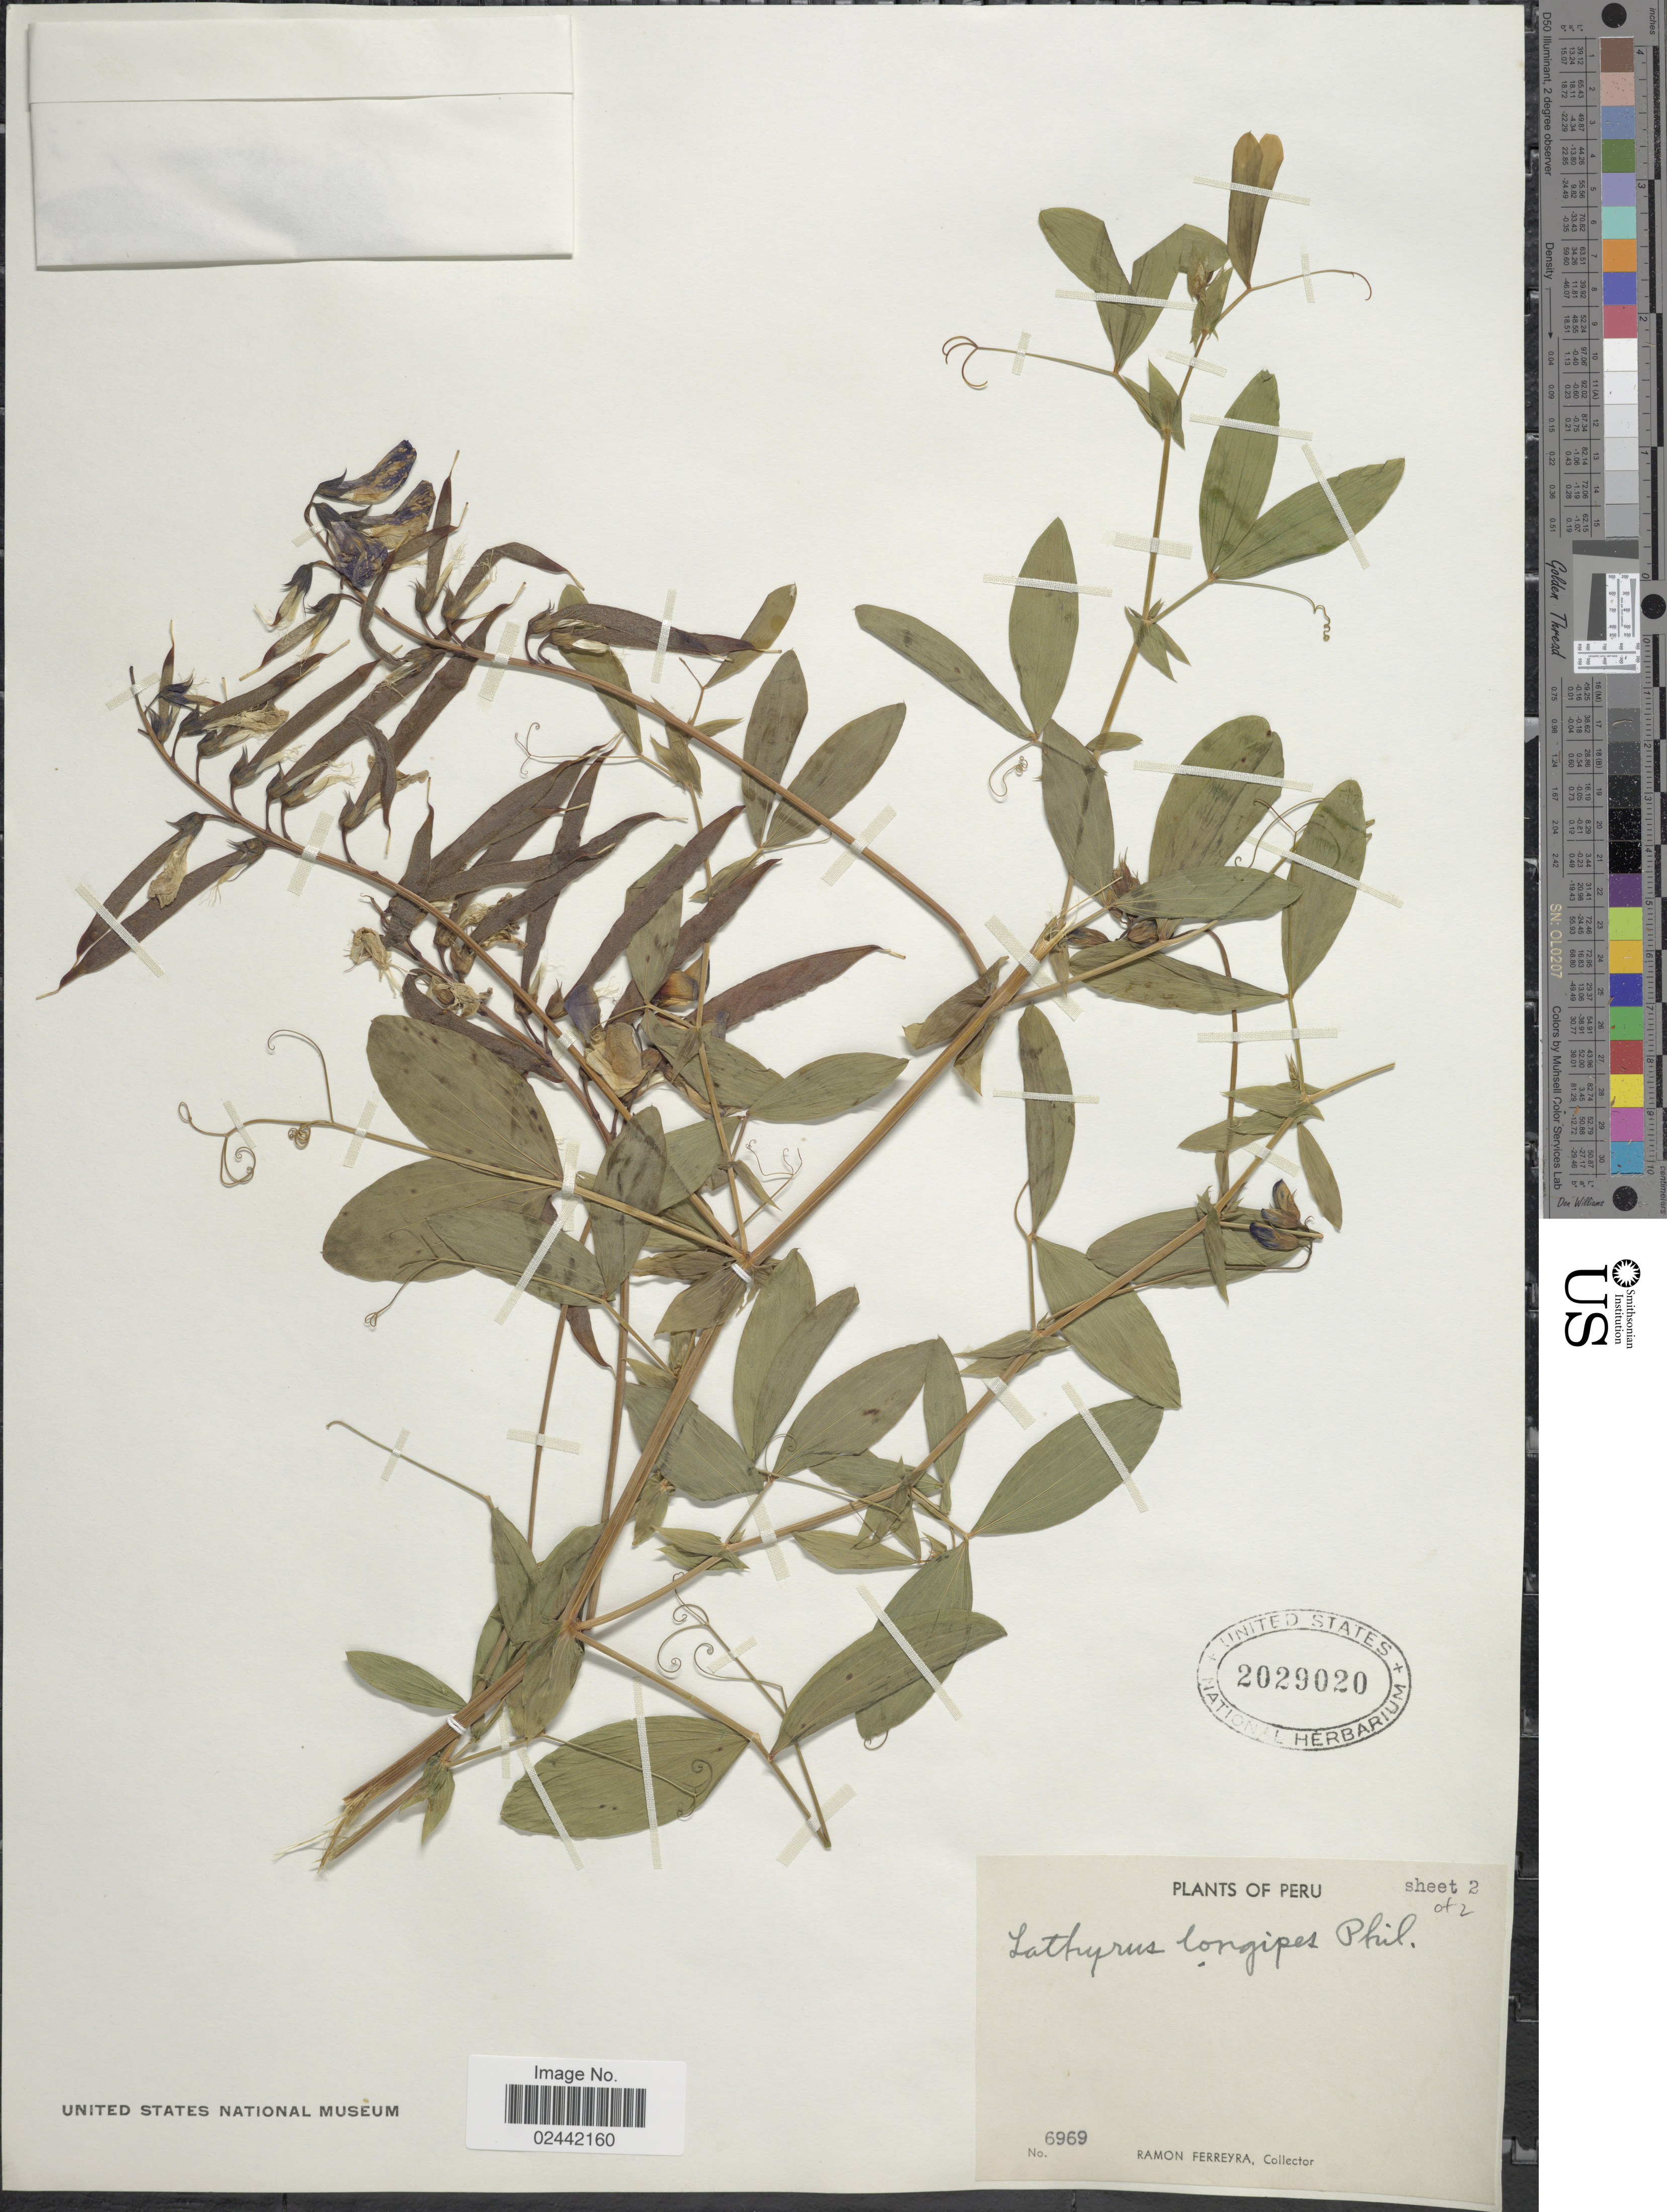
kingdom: Plantae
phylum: Tracheophyta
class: Magnoliopsida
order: Fabales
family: Fabaceae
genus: Lathyrus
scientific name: Lathyrus longipes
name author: Phil.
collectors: R. A. Ferreyra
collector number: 6969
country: Peru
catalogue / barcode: US 2029020